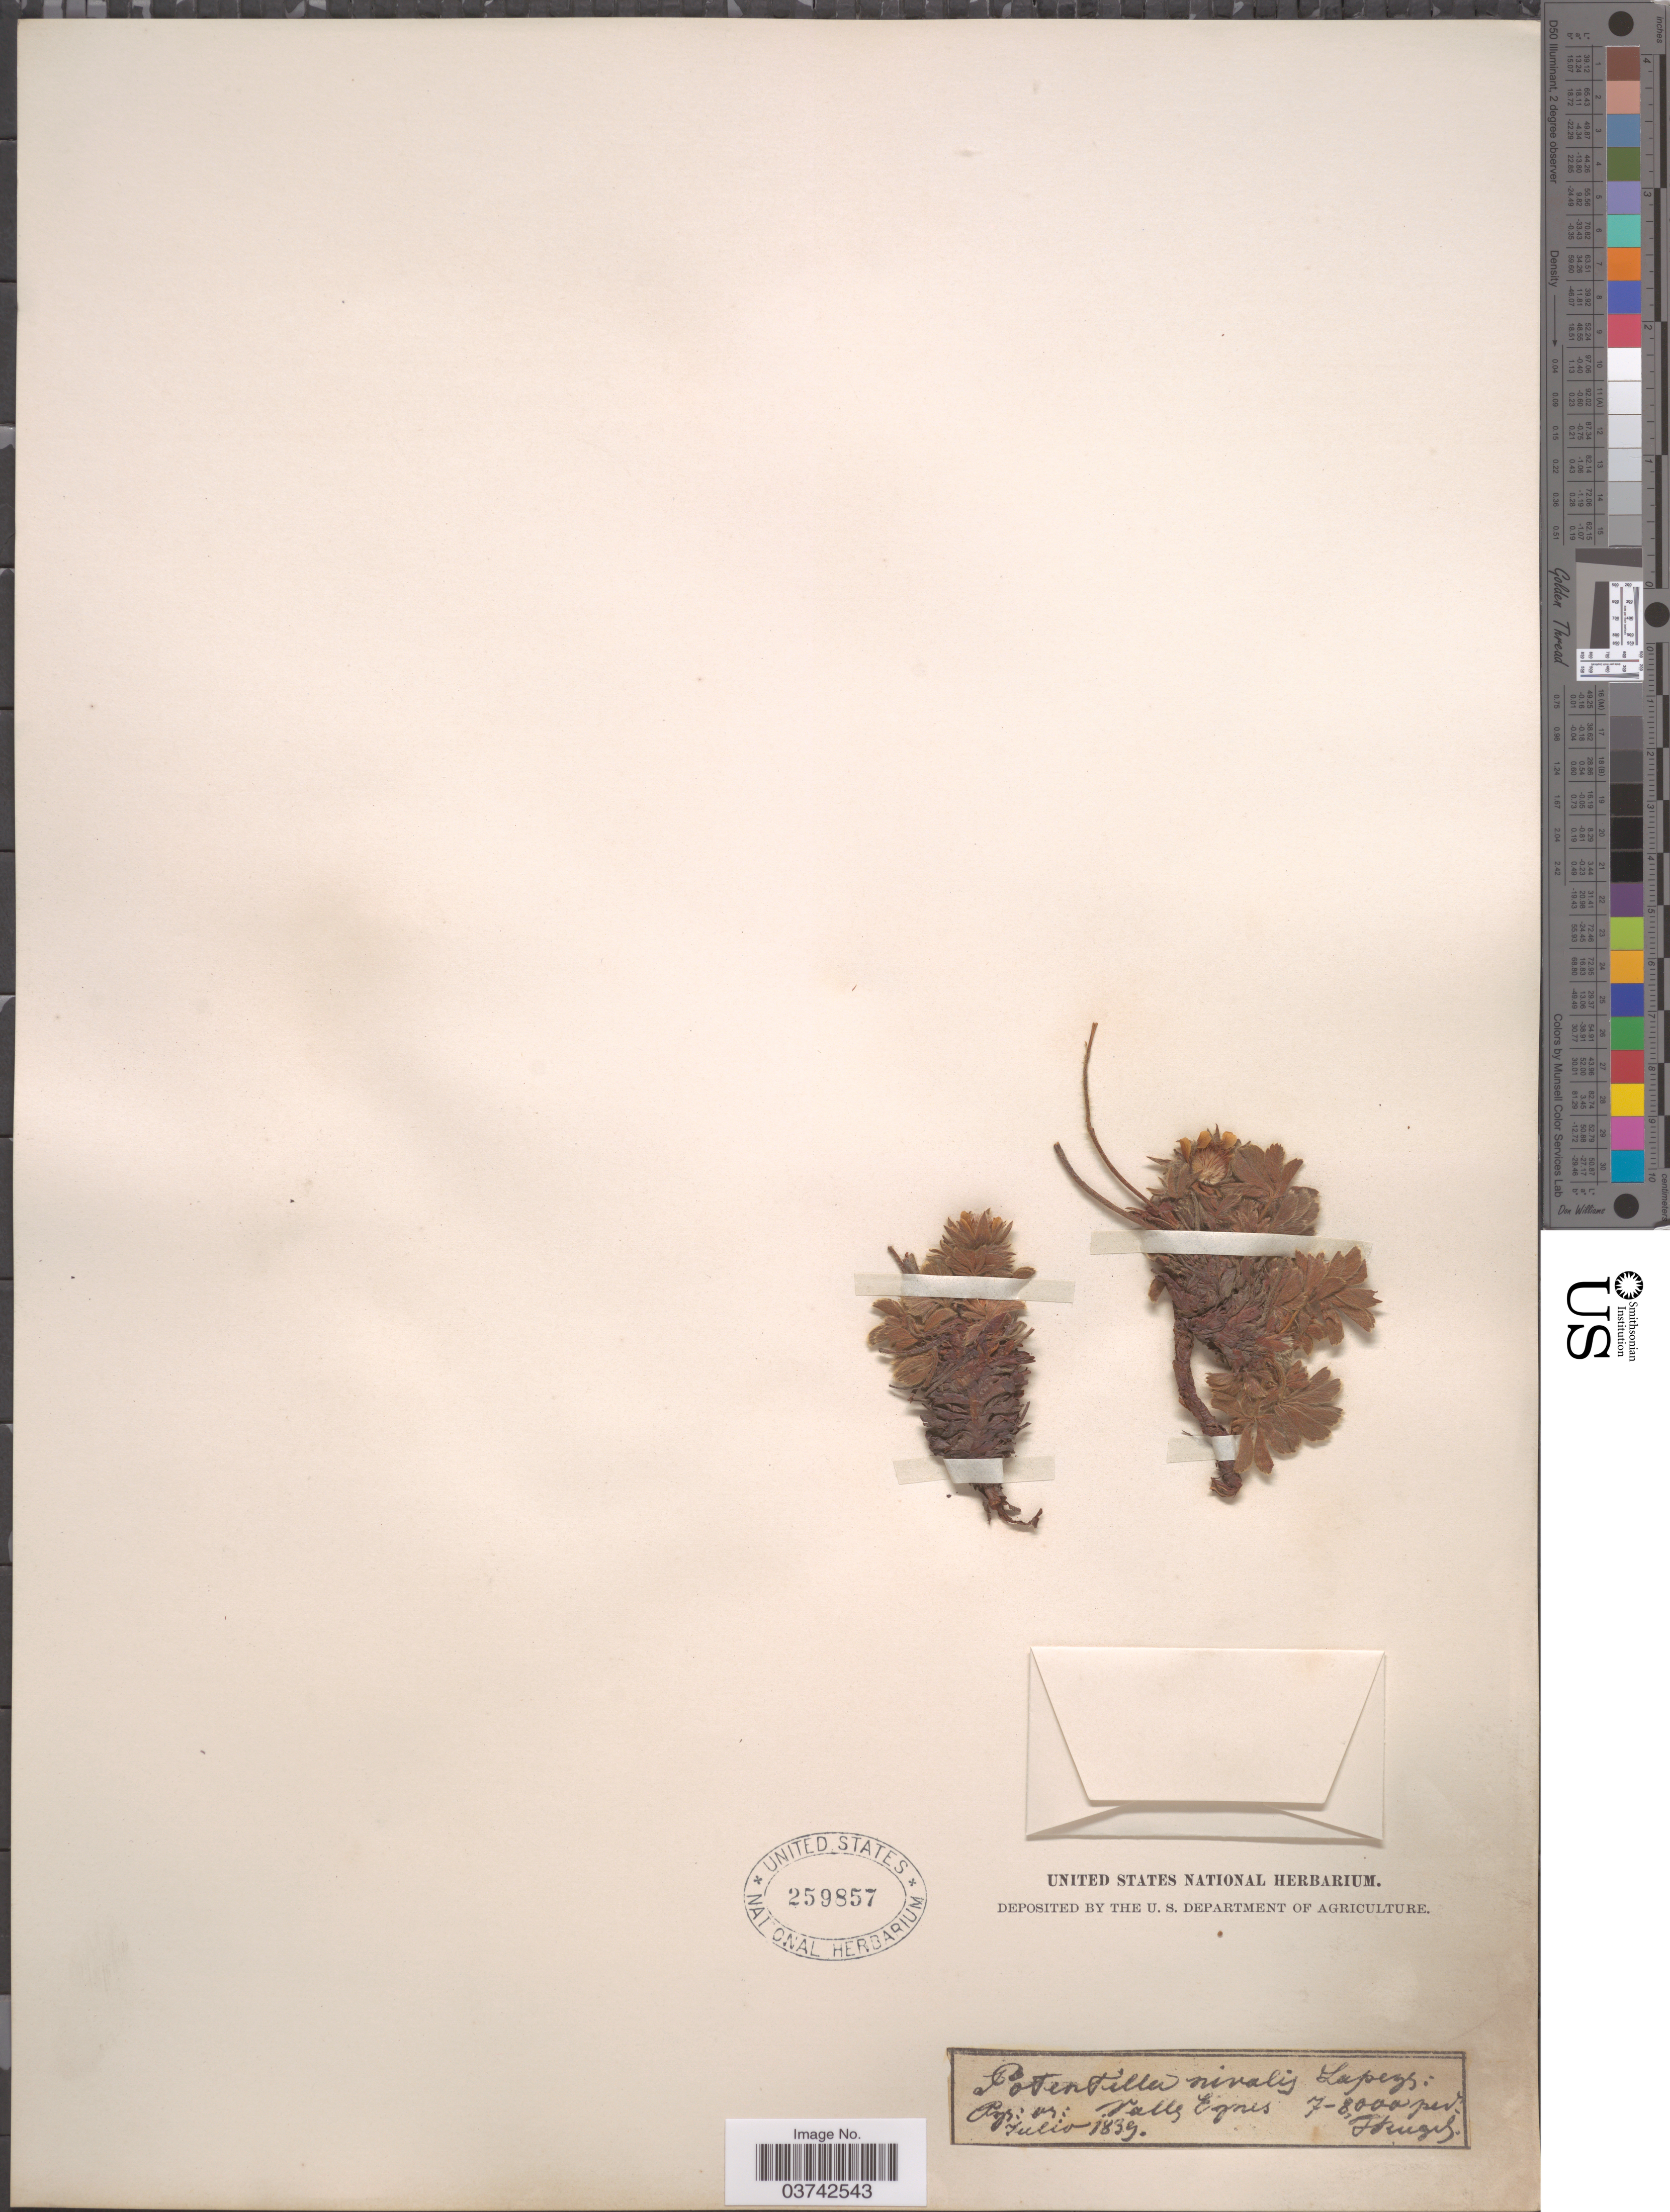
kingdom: Plantae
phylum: Tracheophyta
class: Magnoliopsida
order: Rosales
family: Rosaceae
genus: Potentilla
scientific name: Potentilla nivalis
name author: Csató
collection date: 1839-07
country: Spain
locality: Pyr: or: Valle Egues.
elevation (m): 2134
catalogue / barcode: US 259857